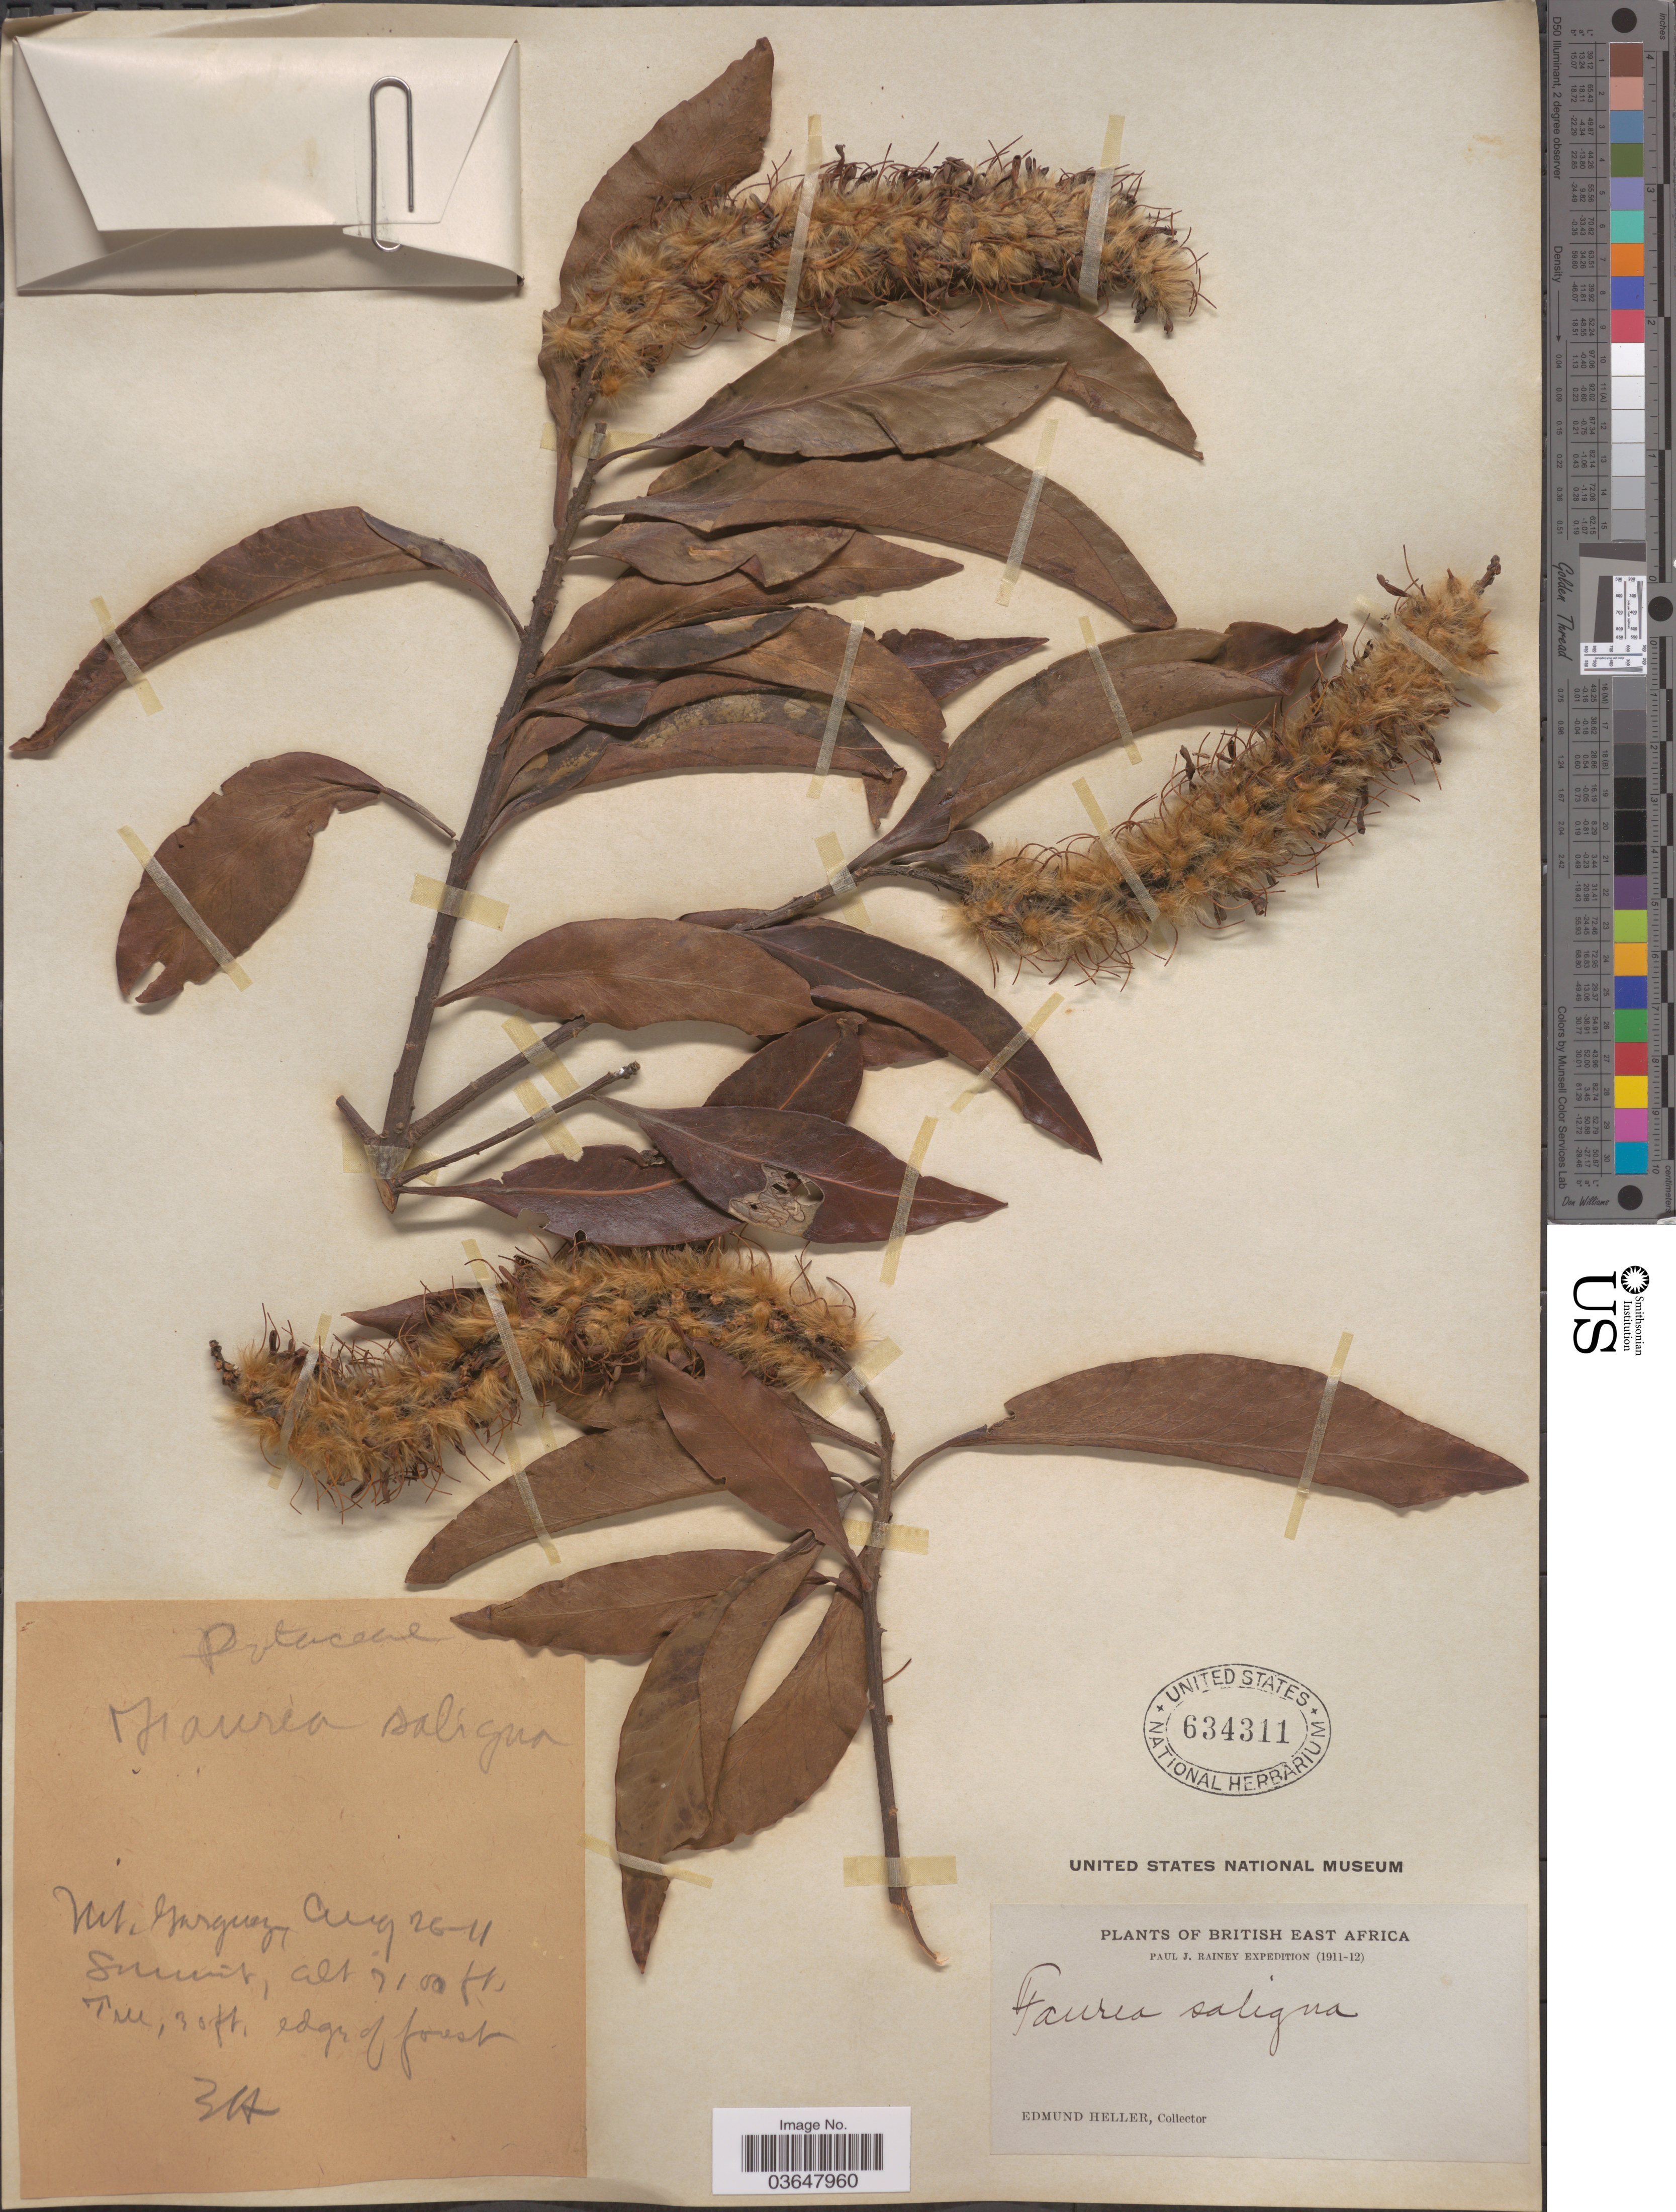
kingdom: Plantae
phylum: Tracheophyta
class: Magnoliopsida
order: Proteales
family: Proteaceae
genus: Faurea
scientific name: Faurea saligna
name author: Harv.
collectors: E. Heller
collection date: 1911-08-26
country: Kenya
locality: Mt. Garguez. British East Africa.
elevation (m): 2164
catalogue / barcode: US 634311